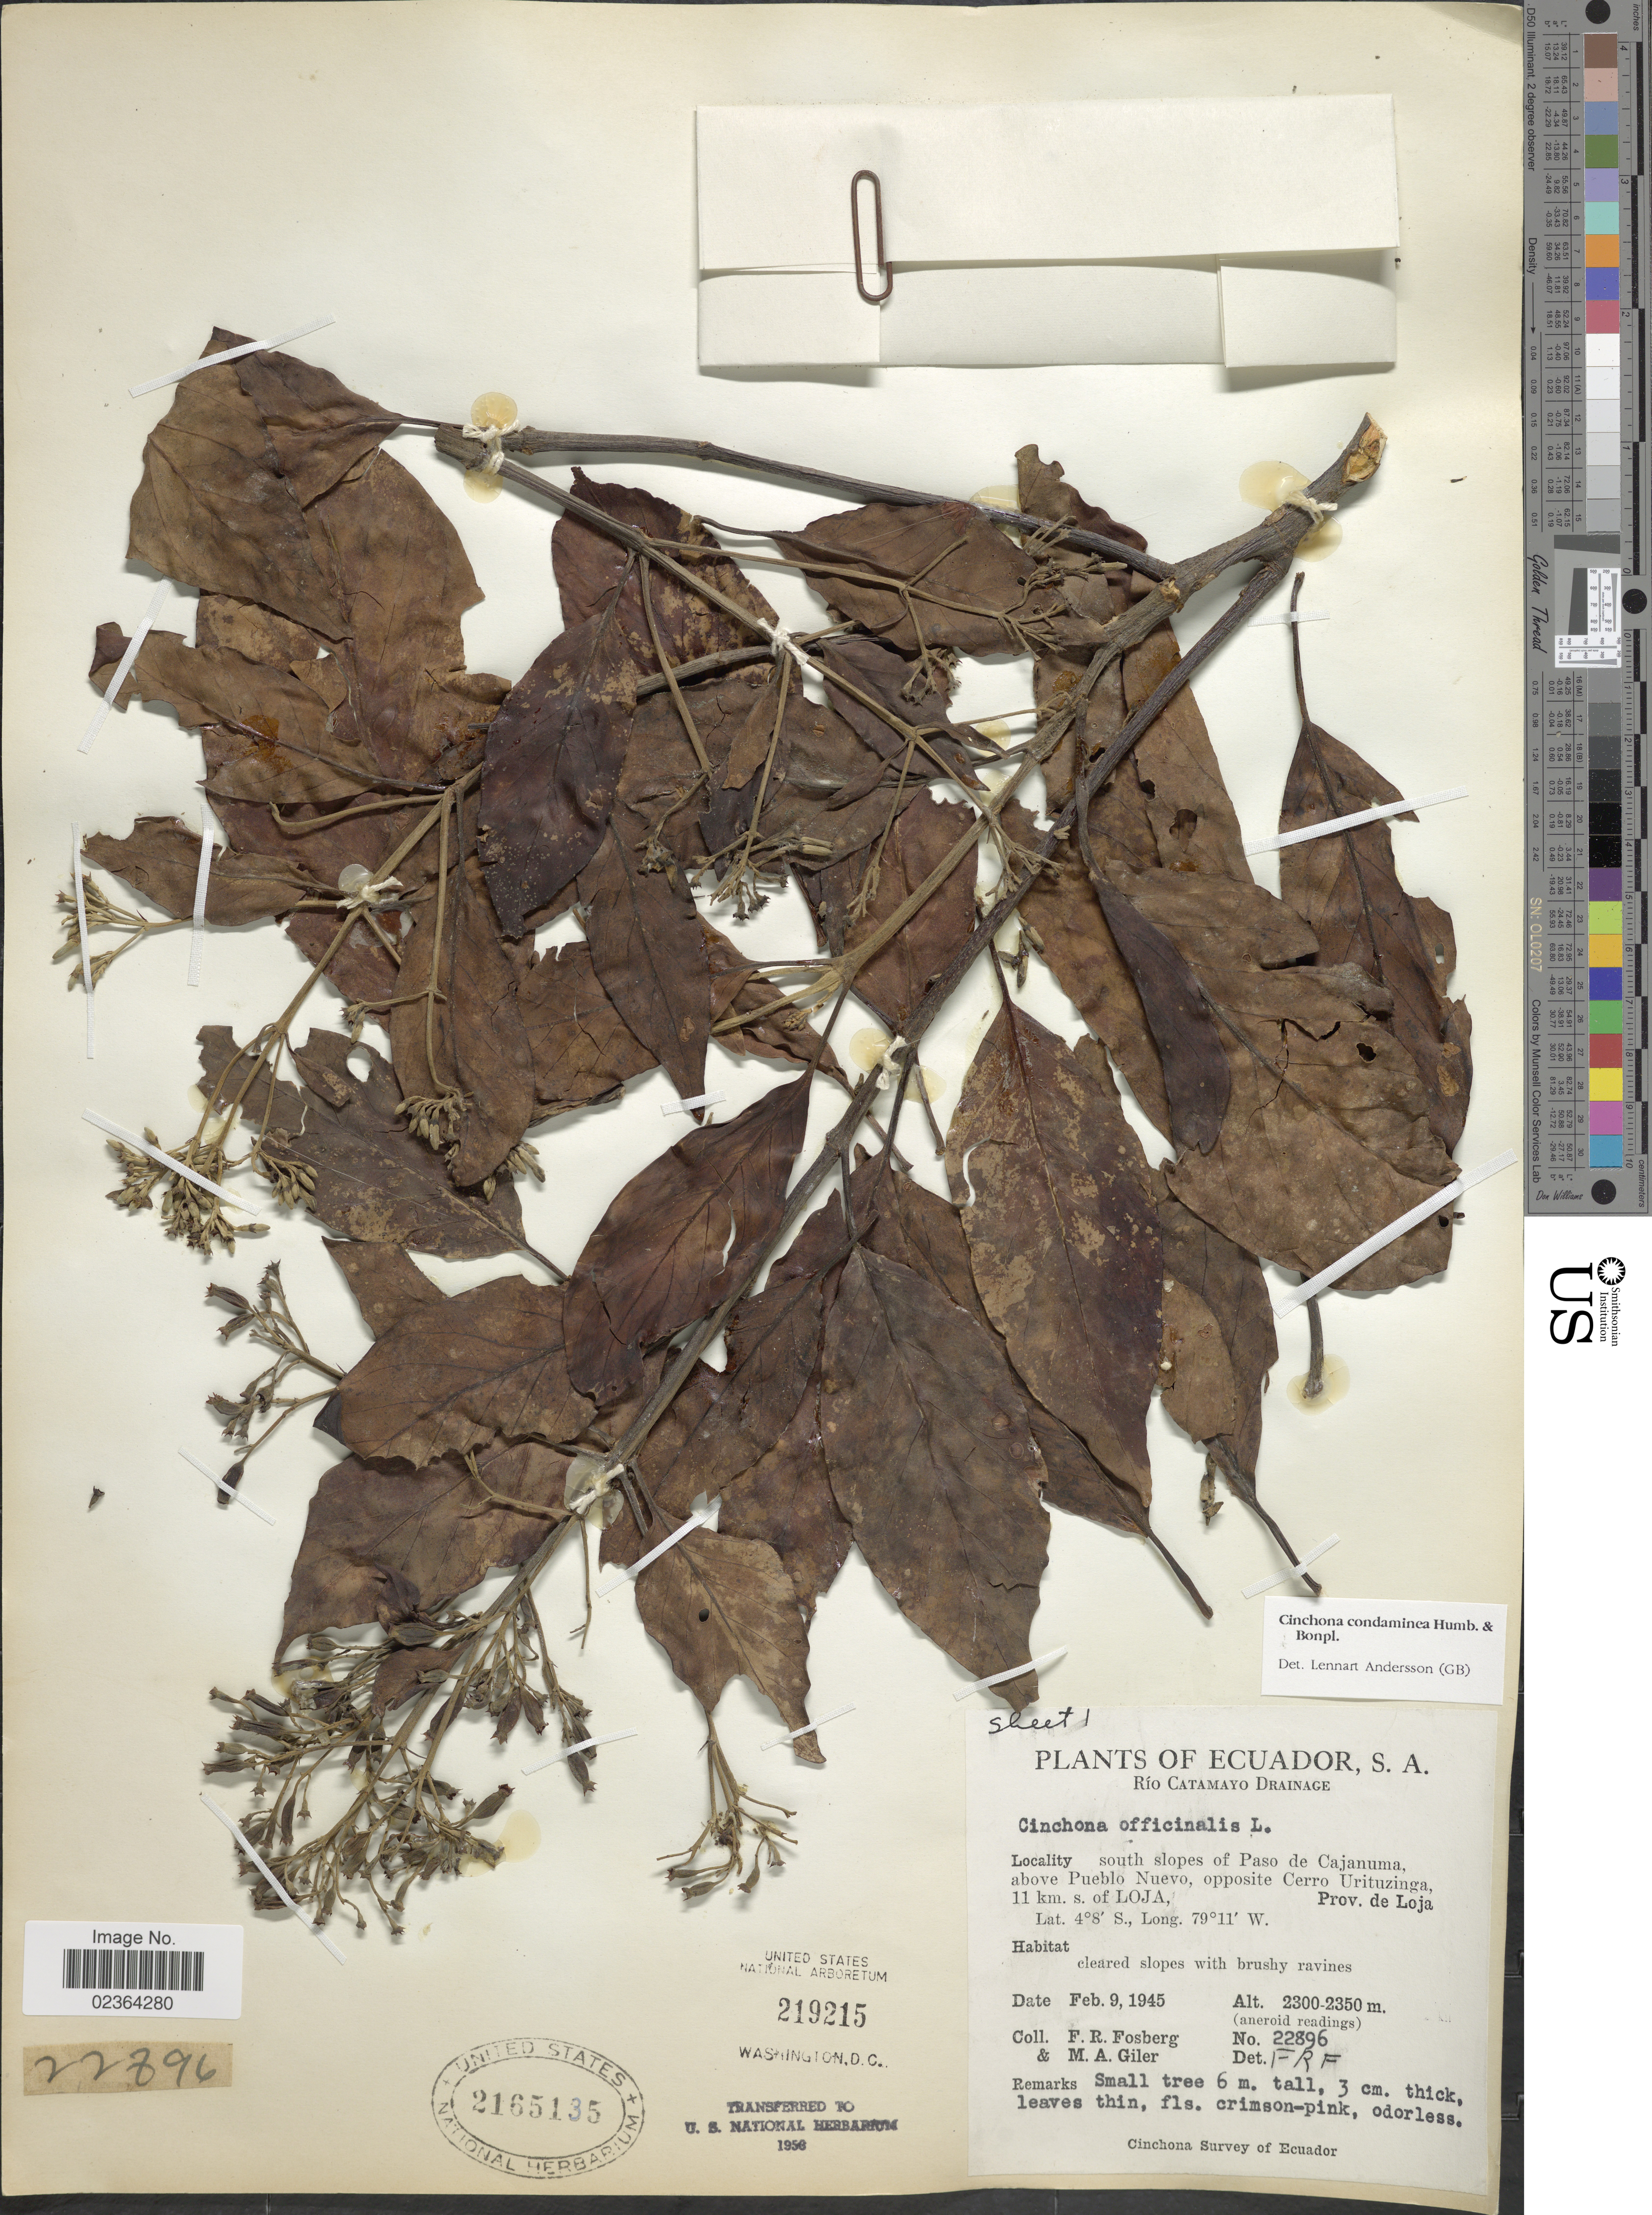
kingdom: Plantae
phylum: Tracheophyta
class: Magnoliopsida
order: Gentianales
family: Rubiaceae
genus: Cinchona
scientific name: Cinchona condaminea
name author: Humb. & Bonpl.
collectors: F. R. Fosberg & M. Giler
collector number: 22896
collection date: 1945-02-09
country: Ecuador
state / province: Loja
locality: Rio Catamayo Drainage, south slopes of Paso de Cajanuma, above Pueblo Nuevo, opposite Cerro Urituzinga, 11 km. s. of Loja, Prov. de Loja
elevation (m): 2300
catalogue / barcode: US 2165135